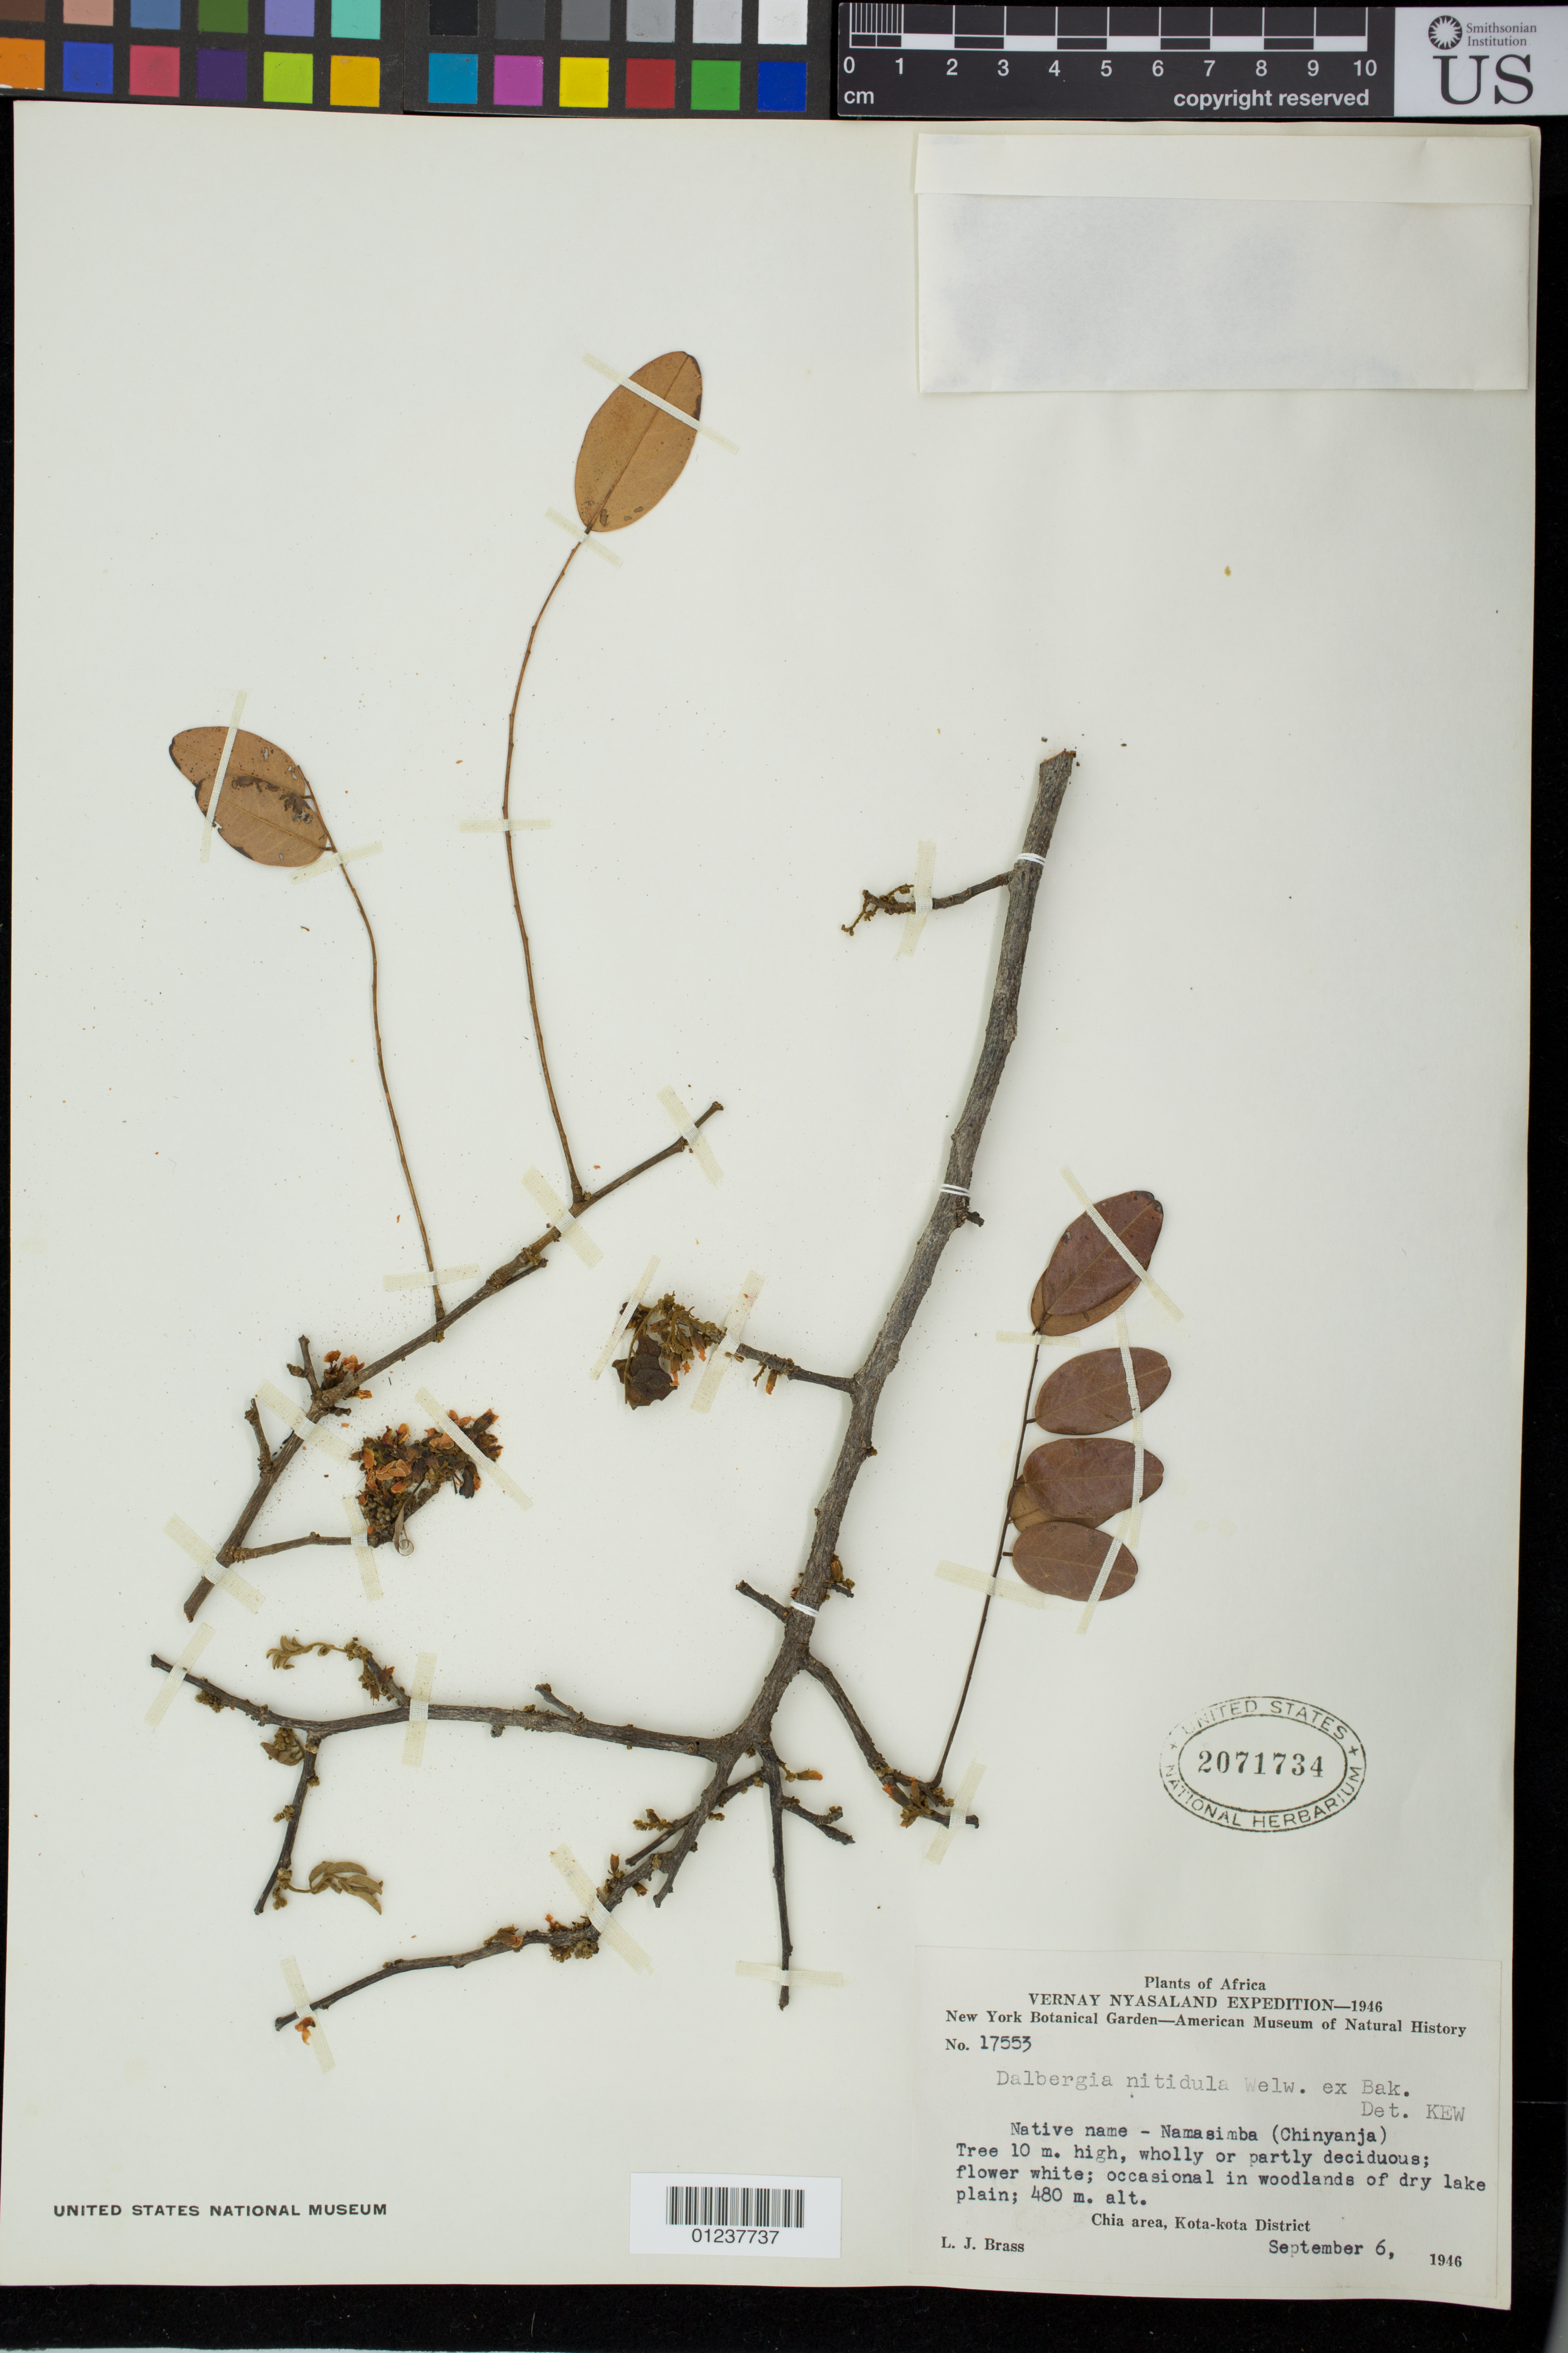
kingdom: Plantae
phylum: Tracheophyta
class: Magnoliopsida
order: Fabales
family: Fabaceae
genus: Dalbergia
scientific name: Dalbergia nitidula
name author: Welw. ex Baker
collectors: L. J. Brass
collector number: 17553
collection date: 1946-09-06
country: Malawi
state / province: Central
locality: Chia area, Kota-kota District.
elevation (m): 400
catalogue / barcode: US 2071734